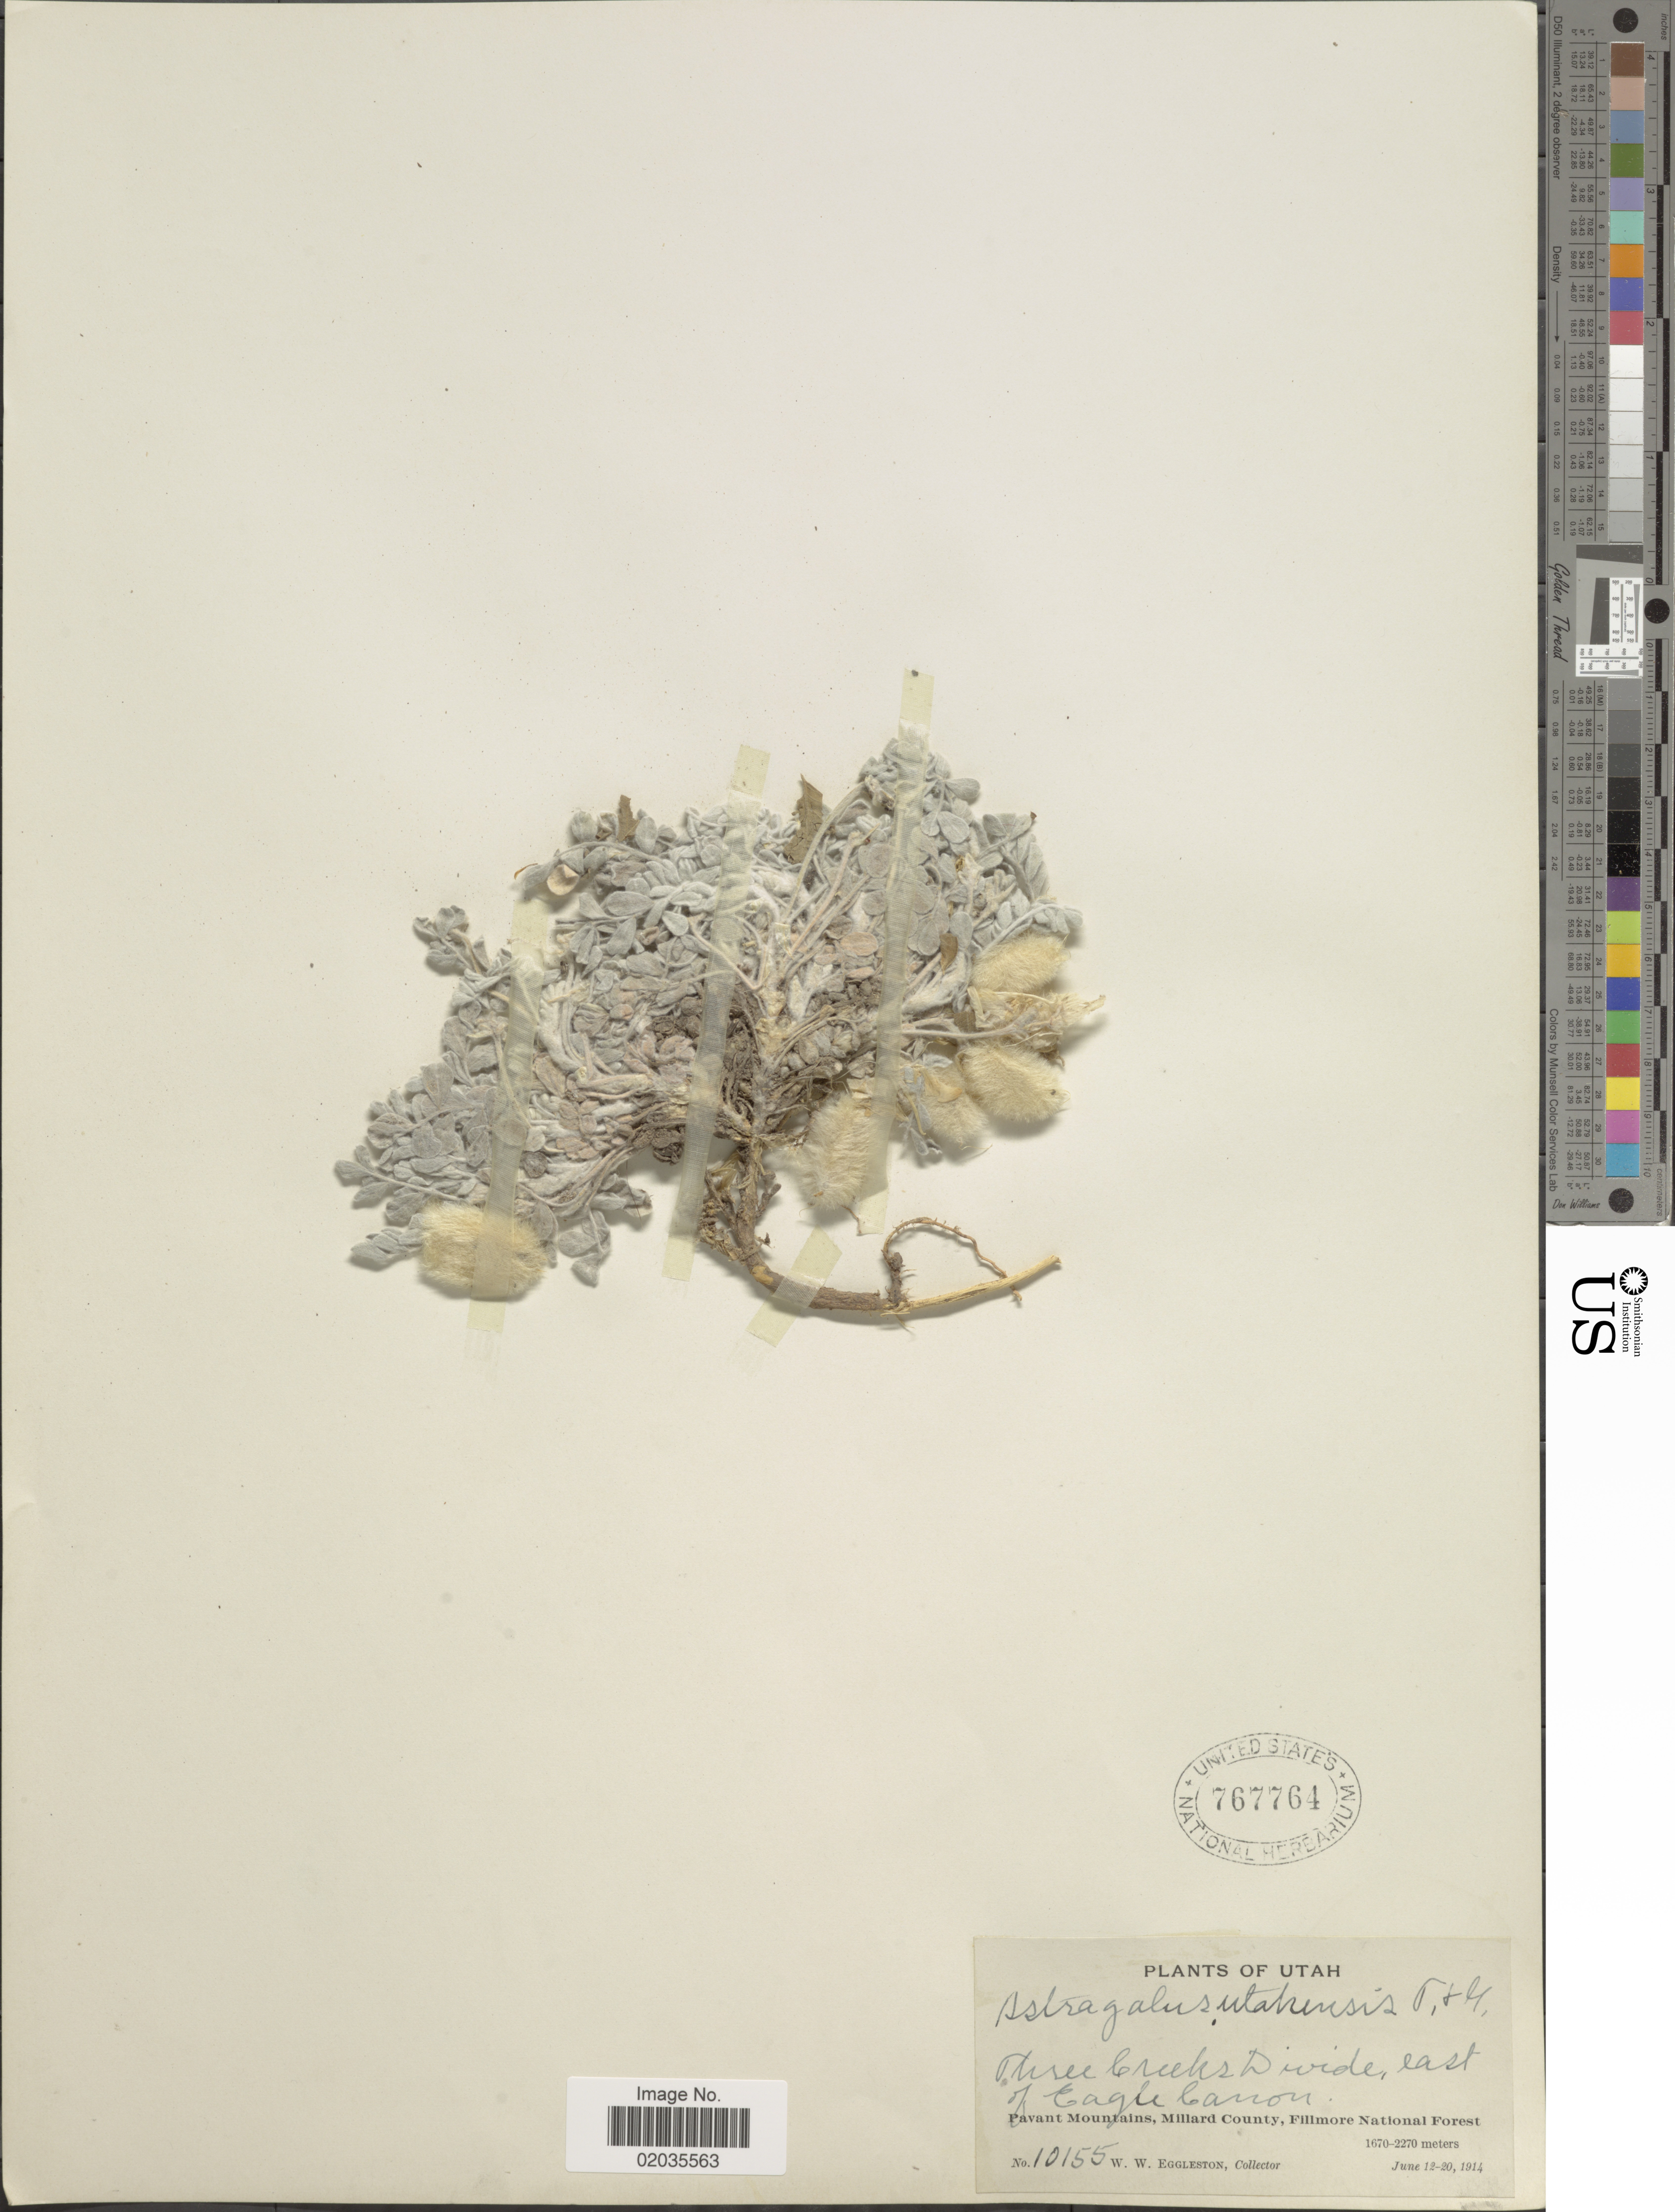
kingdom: Plantae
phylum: Tracheophyta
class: Magnoliopsida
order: Fabales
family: Fabaceae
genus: Astragalus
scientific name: Astragalus utahensis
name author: (Torr.) Torr. & A. Gray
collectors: W. W. Eggleston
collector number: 10155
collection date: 1914-06-12/1914-06-20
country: United States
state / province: Utah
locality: Three Creeks Divide, east of Eagle Canon. Pavant Mountains, Millard County, Fillmore National Forest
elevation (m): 1670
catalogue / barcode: US 767764